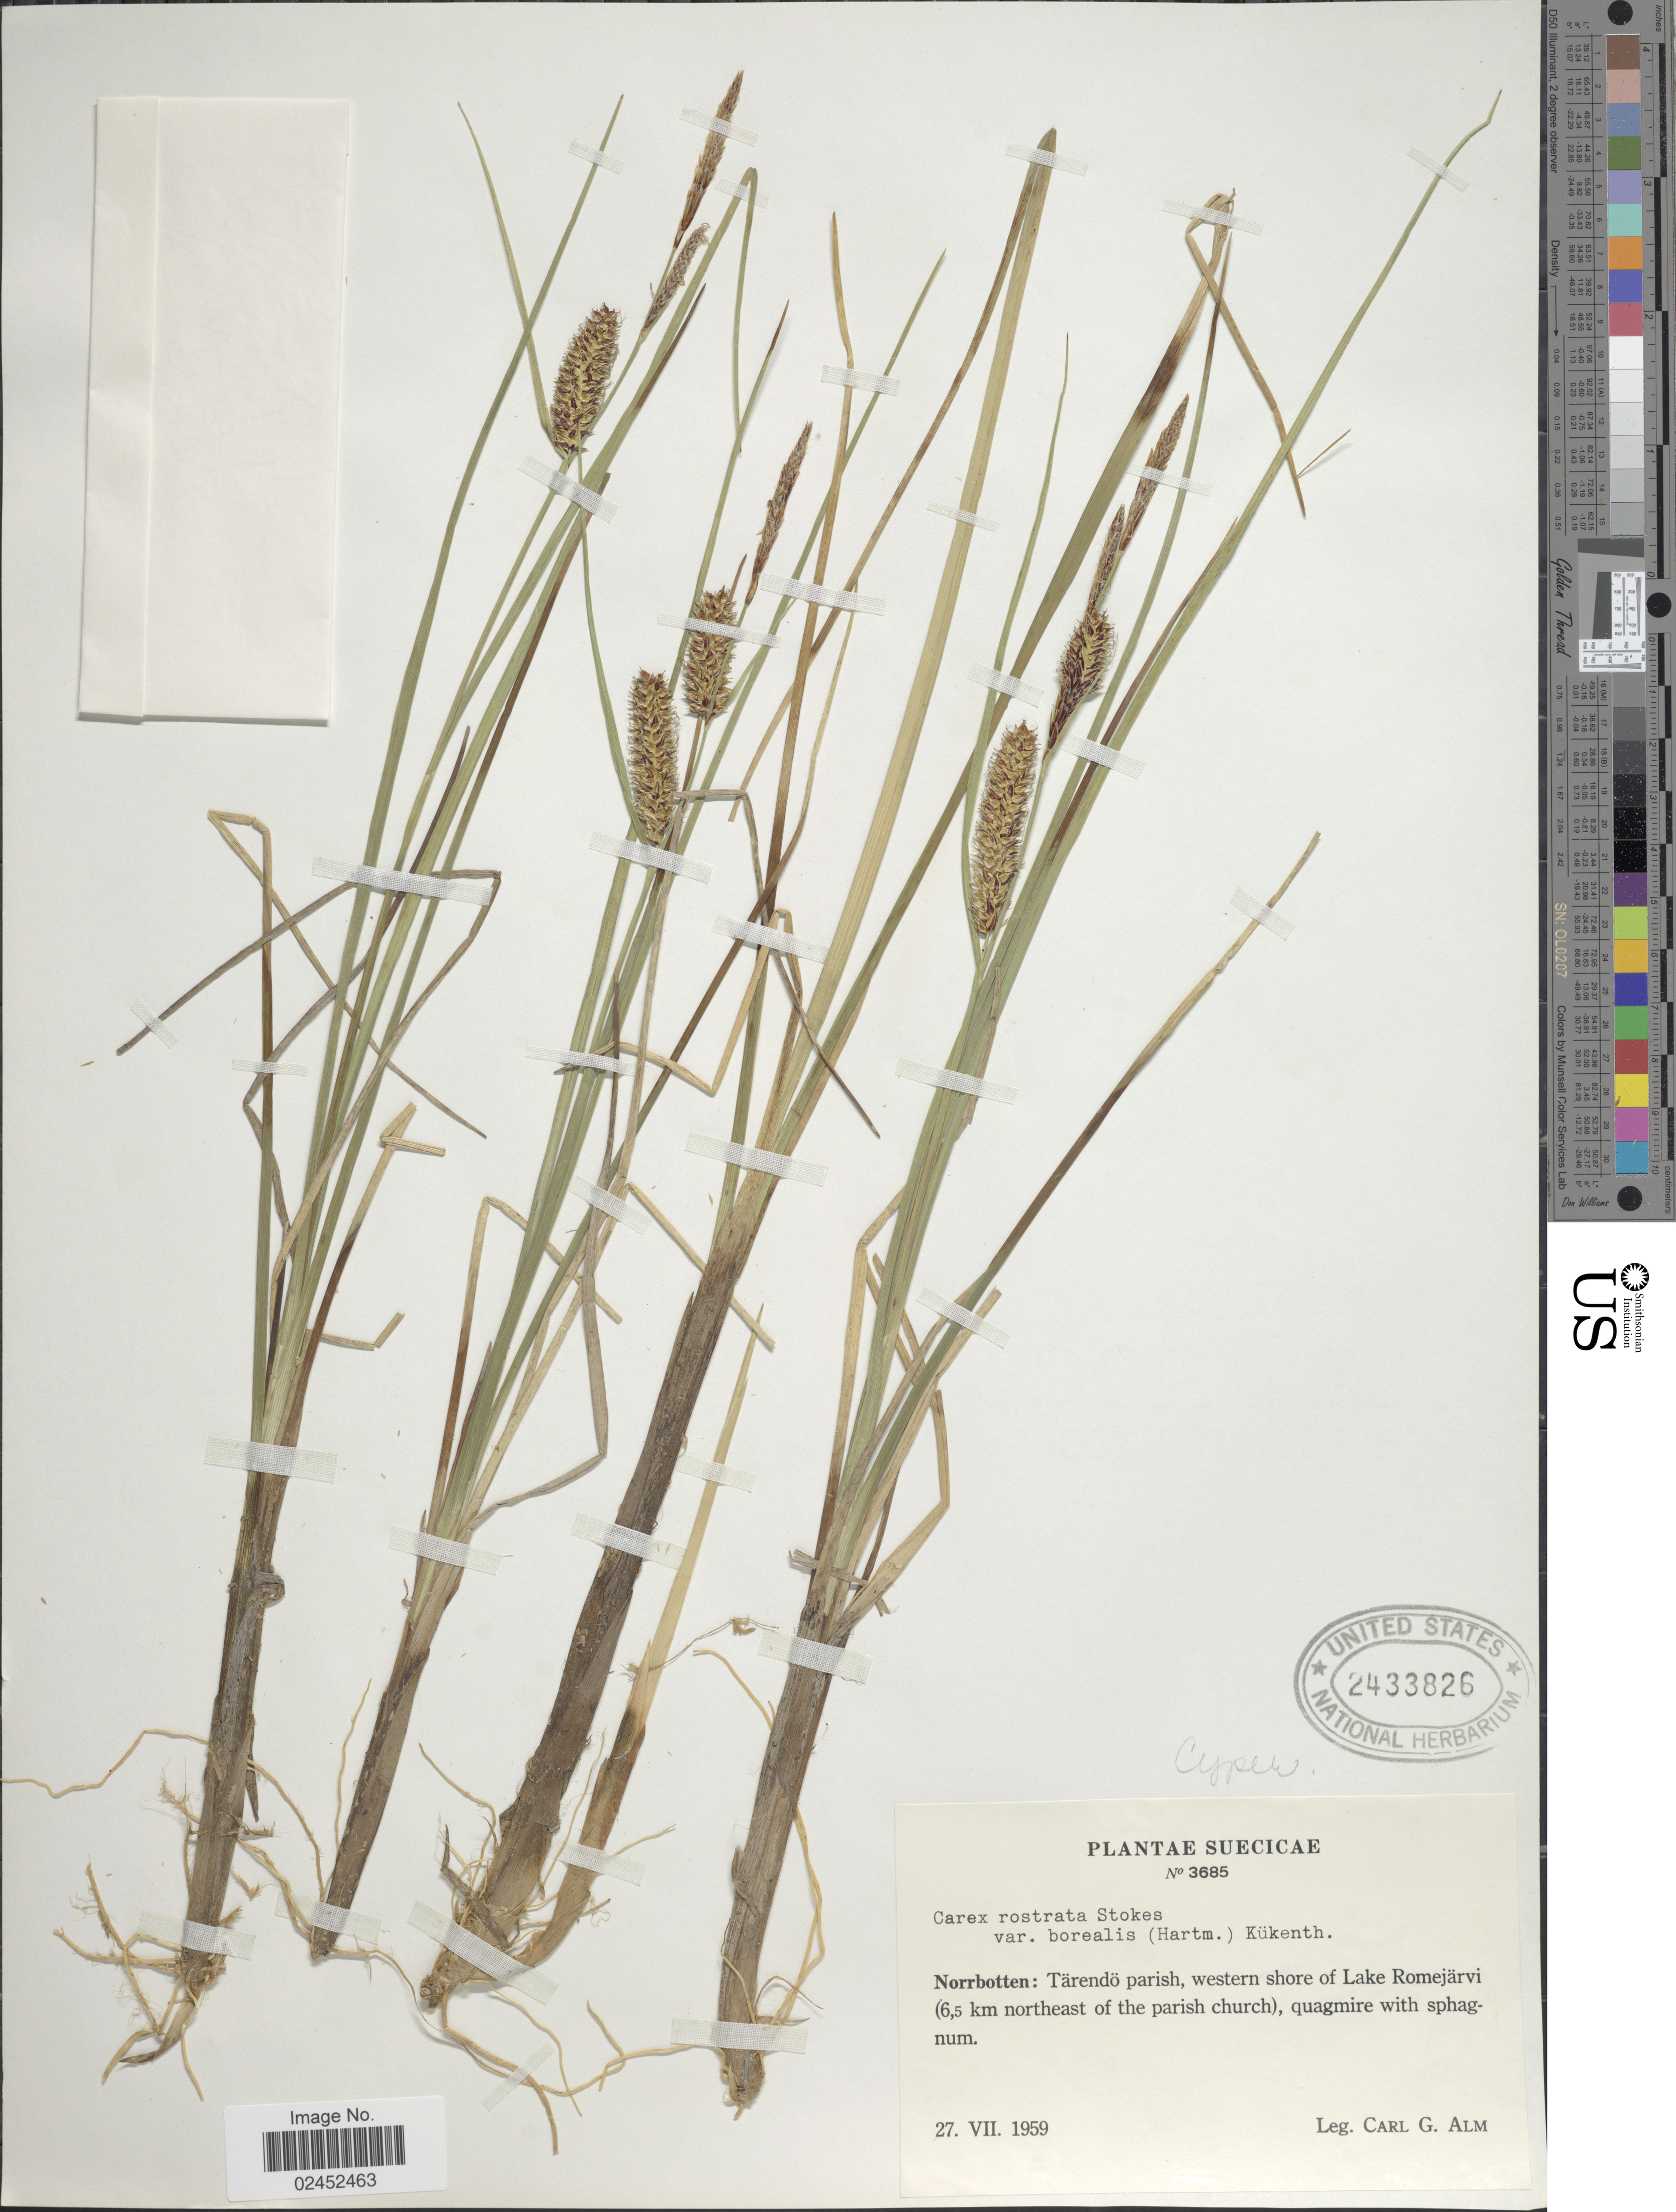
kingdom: Plantae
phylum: Tracheophyta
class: Liliopsida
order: Poales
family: Cyperaceae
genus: Carex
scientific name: Carex rostrata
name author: Stokes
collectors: C. G. Alm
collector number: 3685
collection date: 1959-07-27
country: Sweden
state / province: Norrbotten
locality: Norrbotten: Tarendo parish, western shore of Lake Romejarvi 6,5 km northeast of the parish church). Suecicae.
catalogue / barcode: US 2433826